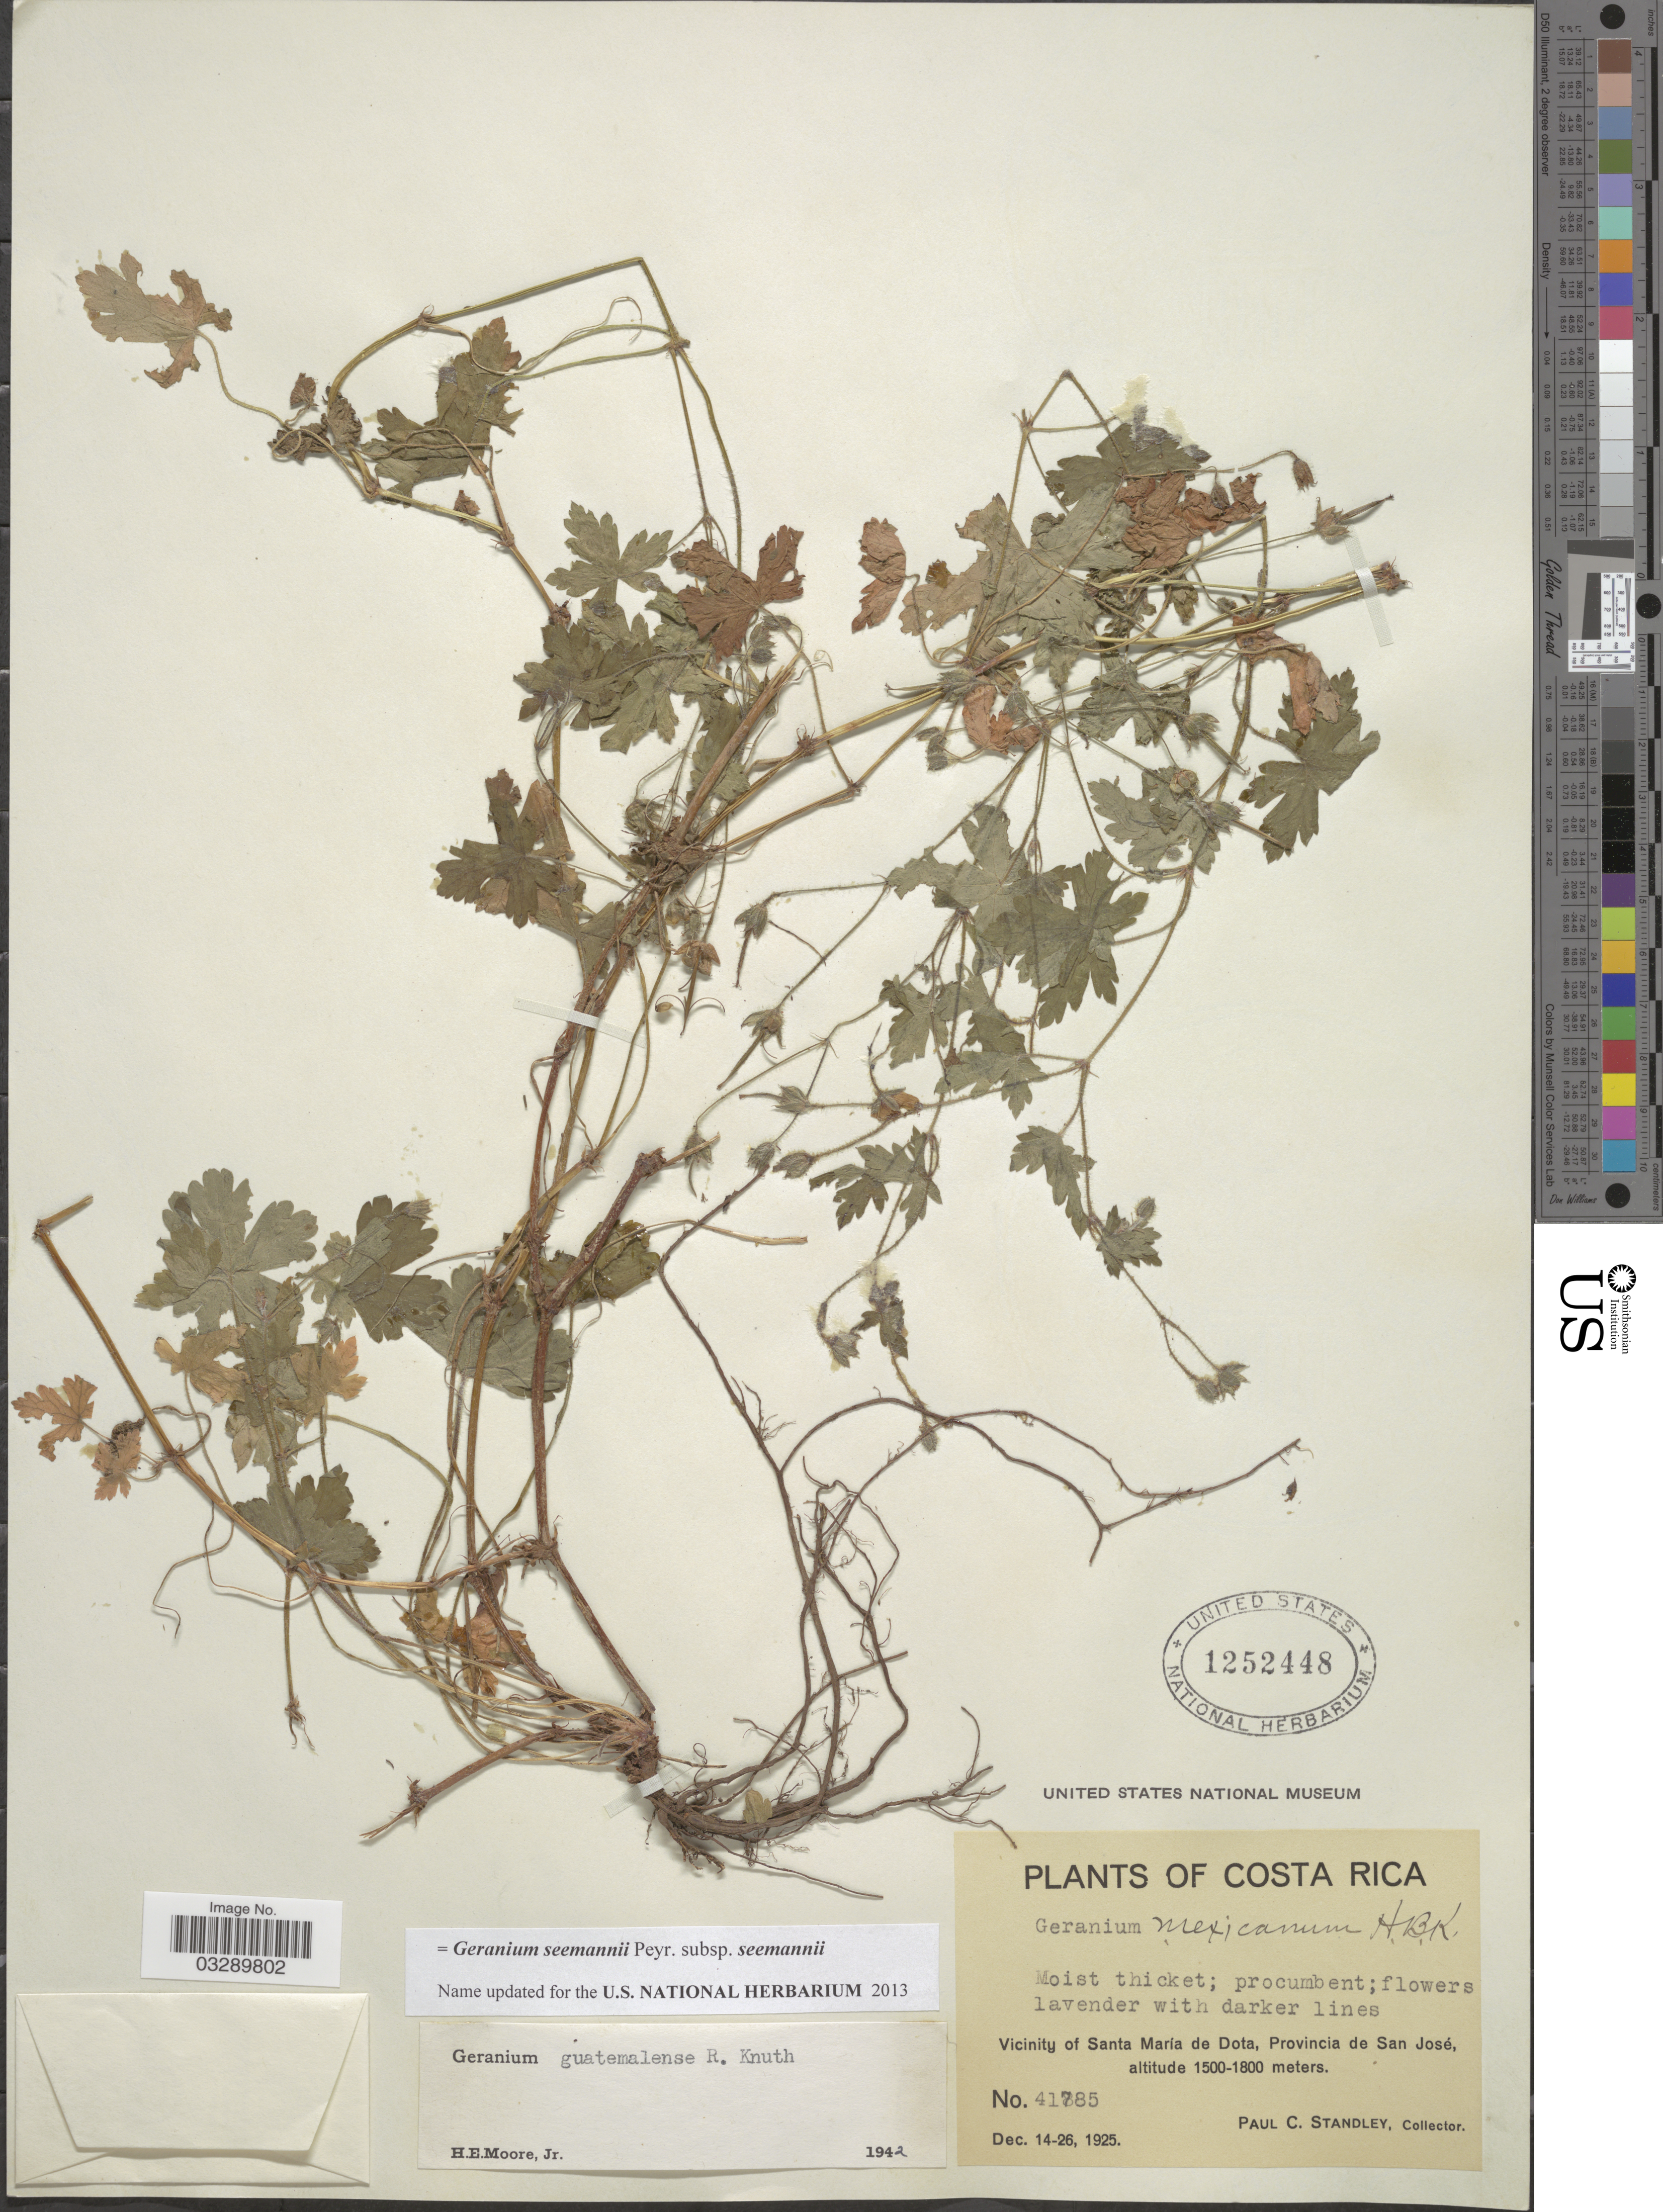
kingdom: Plantae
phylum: Tracheophyta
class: Magnoliopsida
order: Geraniales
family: Geraniaceae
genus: Geranium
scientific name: Geranium seemannii subsp. seemannii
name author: Peyr.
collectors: P. C. Standley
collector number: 41785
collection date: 1925-12-14/1925-12-26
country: Costa Rica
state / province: San José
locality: Vicinity of Santa María de Dota, Provincia de San José.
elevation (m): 1500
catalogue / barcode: US 1252448